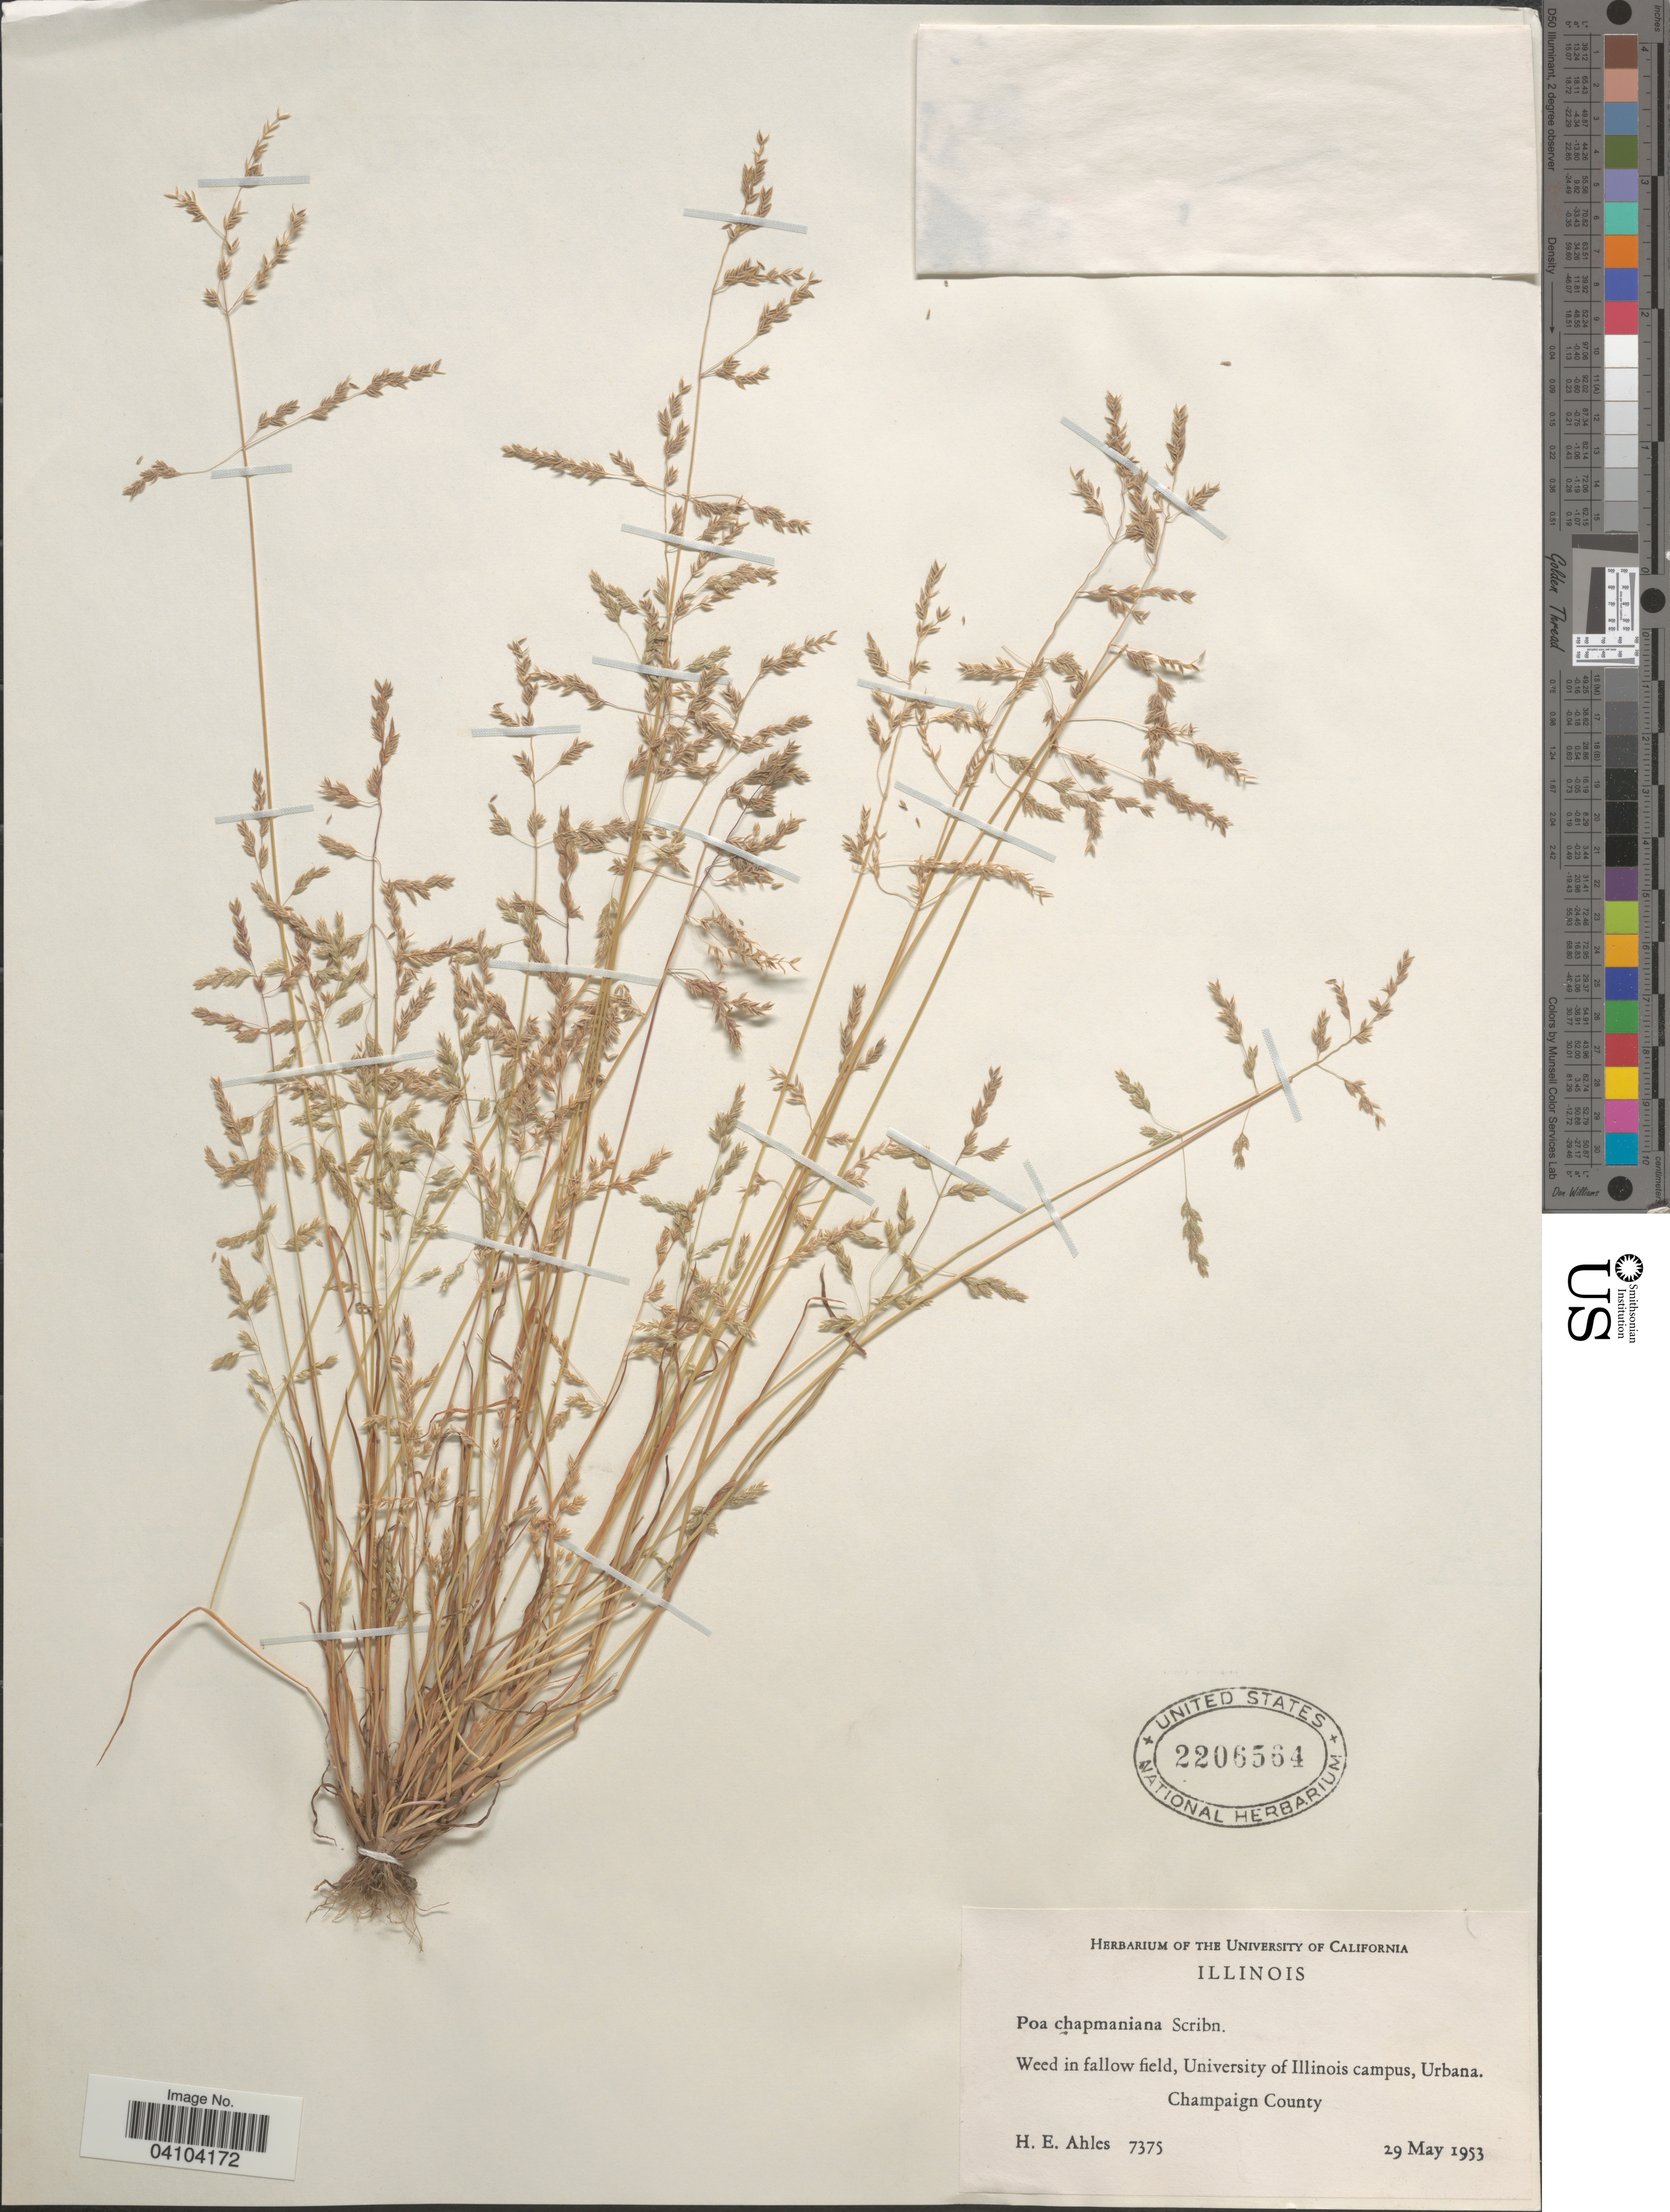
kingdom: Plantae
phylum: Tracheophyta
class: Liliopsida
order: Poales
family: Poaceae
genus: Poa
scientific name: Poa chapmaniana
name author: Scribn.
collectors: H. E. Ahles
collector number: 7375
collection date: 1953-05-29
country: United States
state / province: Illinois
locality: Weed in fallow field, University of Illinois campus, Urbana. Champaign County.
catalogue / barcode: US 2206564